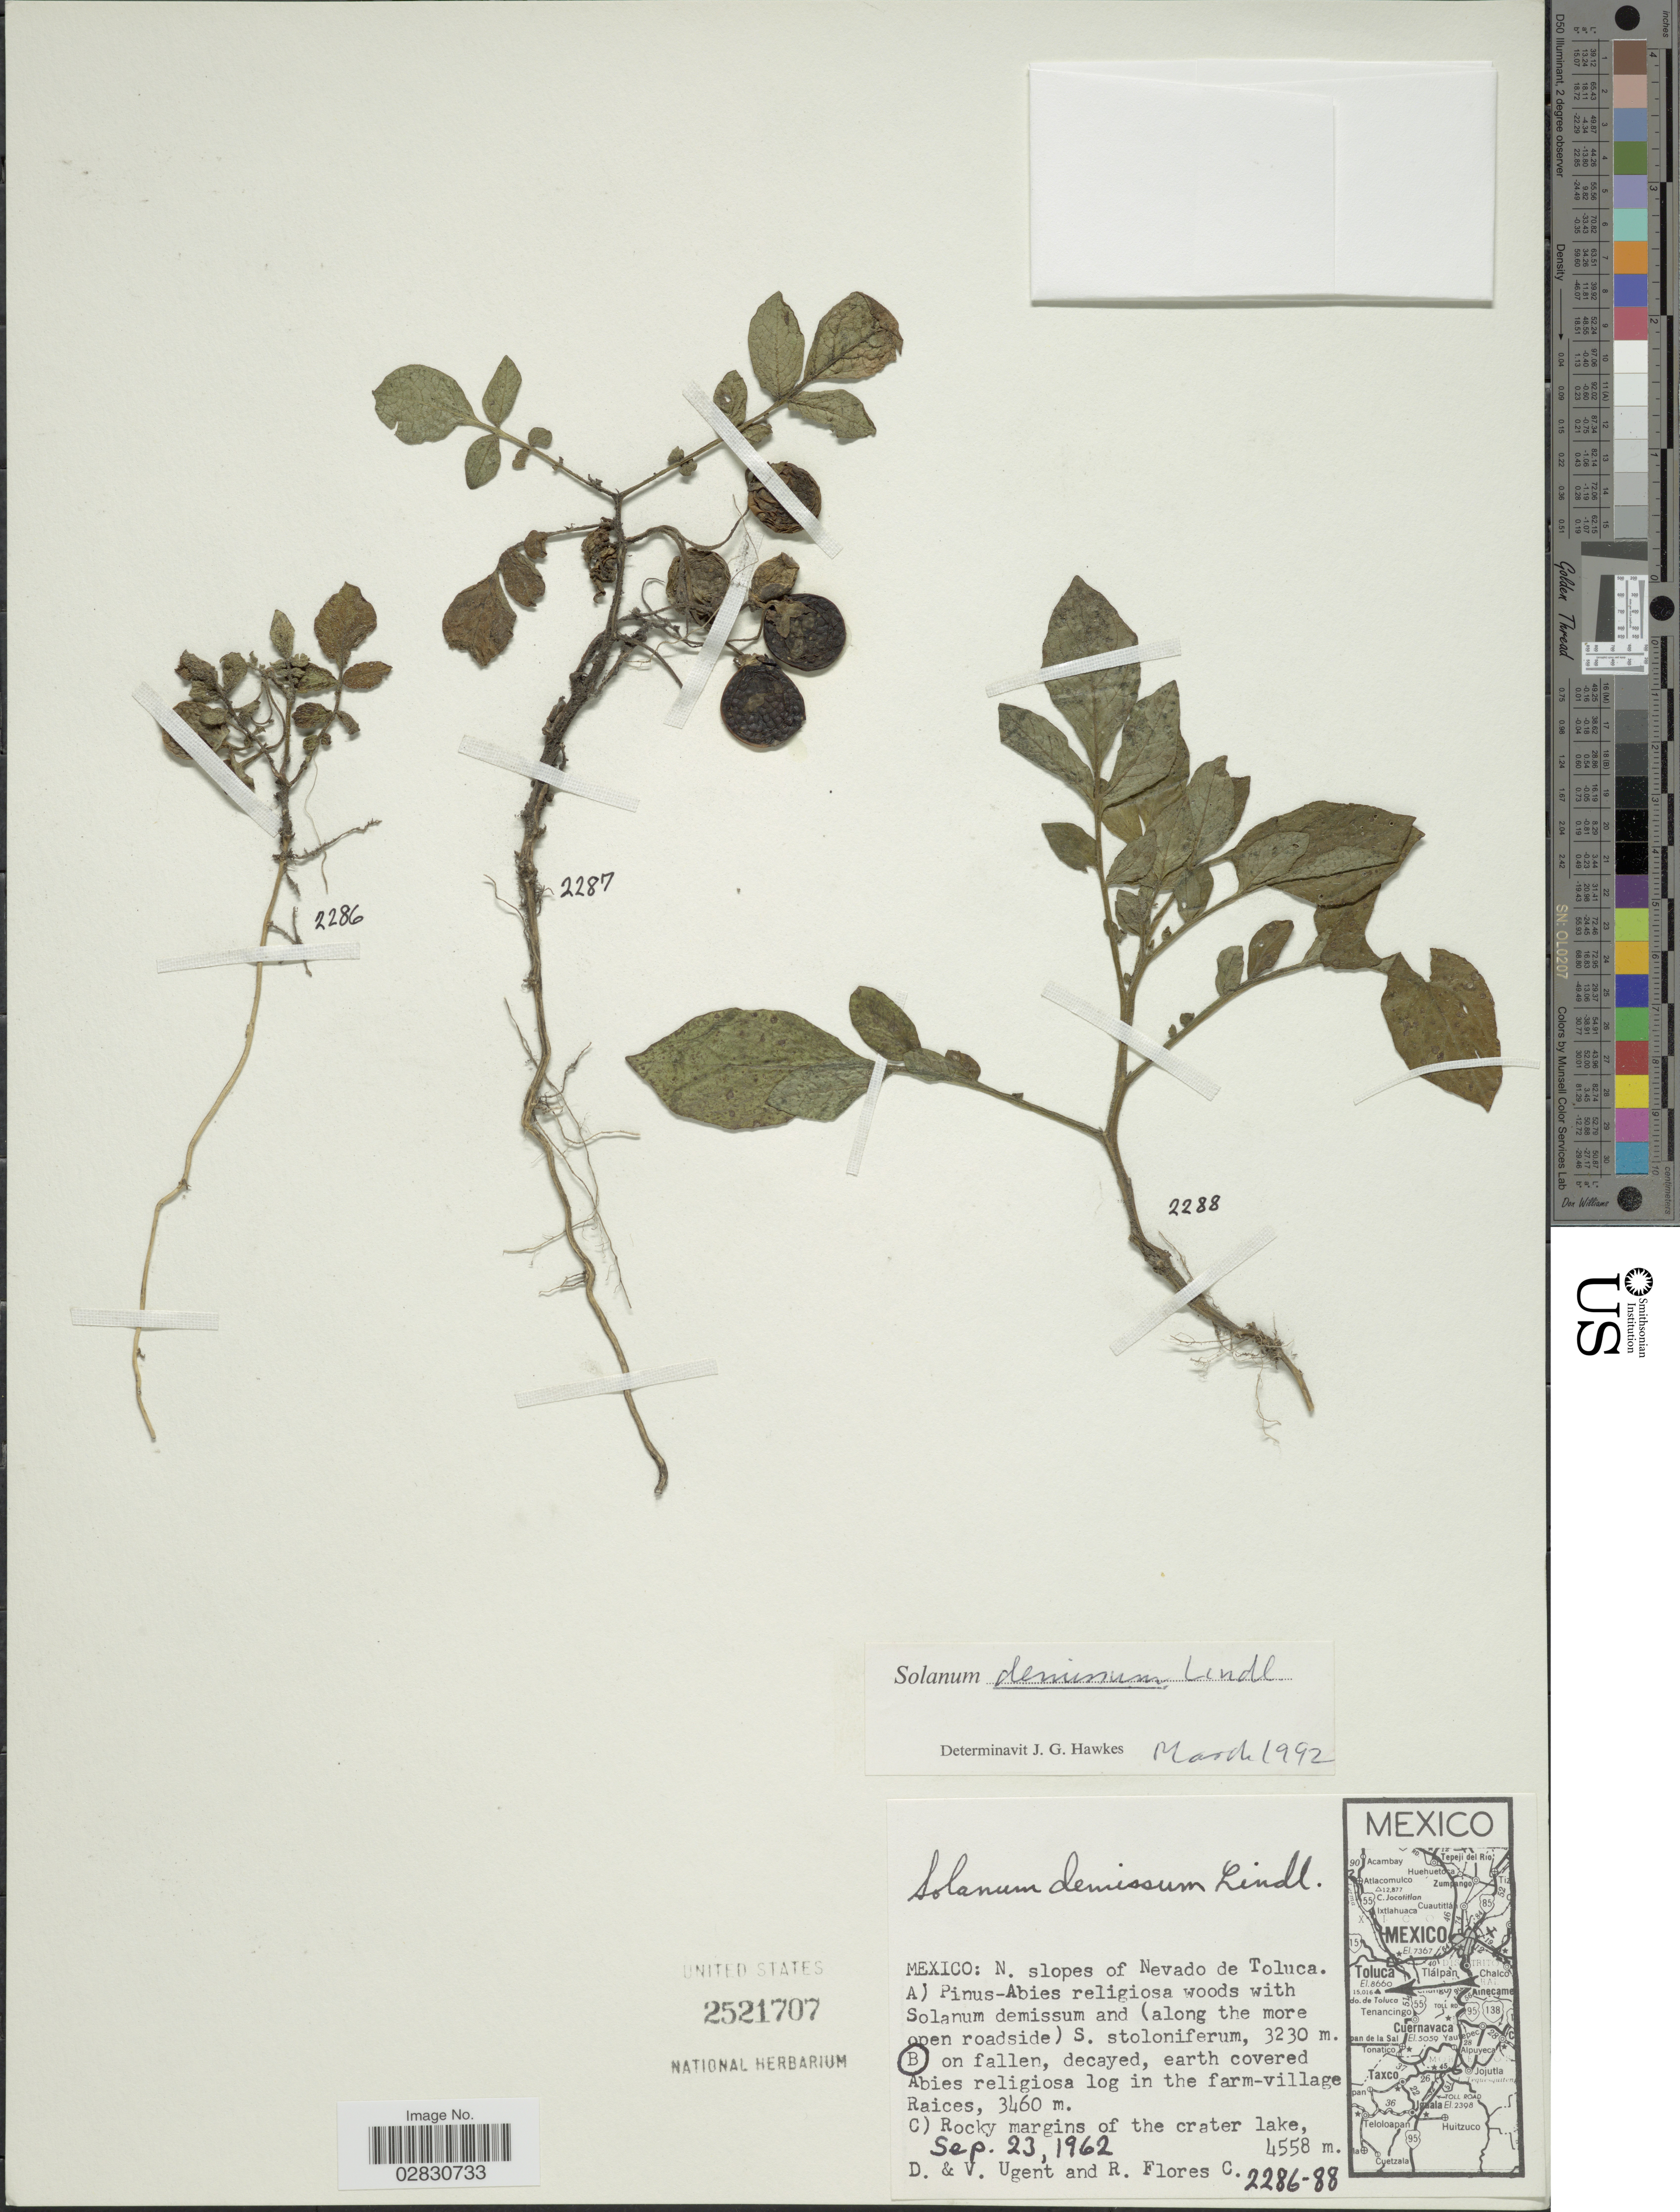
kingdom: Plantae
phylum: Tracheophyta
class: Magnoliopsida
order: Solanales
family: Solanaceae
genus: Solanum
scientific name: Solanum demissum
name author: Lindl.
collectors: D. Ugent, V. Ugent & R. Flores-C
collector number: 2286-88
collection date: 1962-09-23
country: Mexico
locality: Mexico: N. slopes of Nevado de Toluca.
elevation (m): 3460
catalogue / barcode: US 2521707